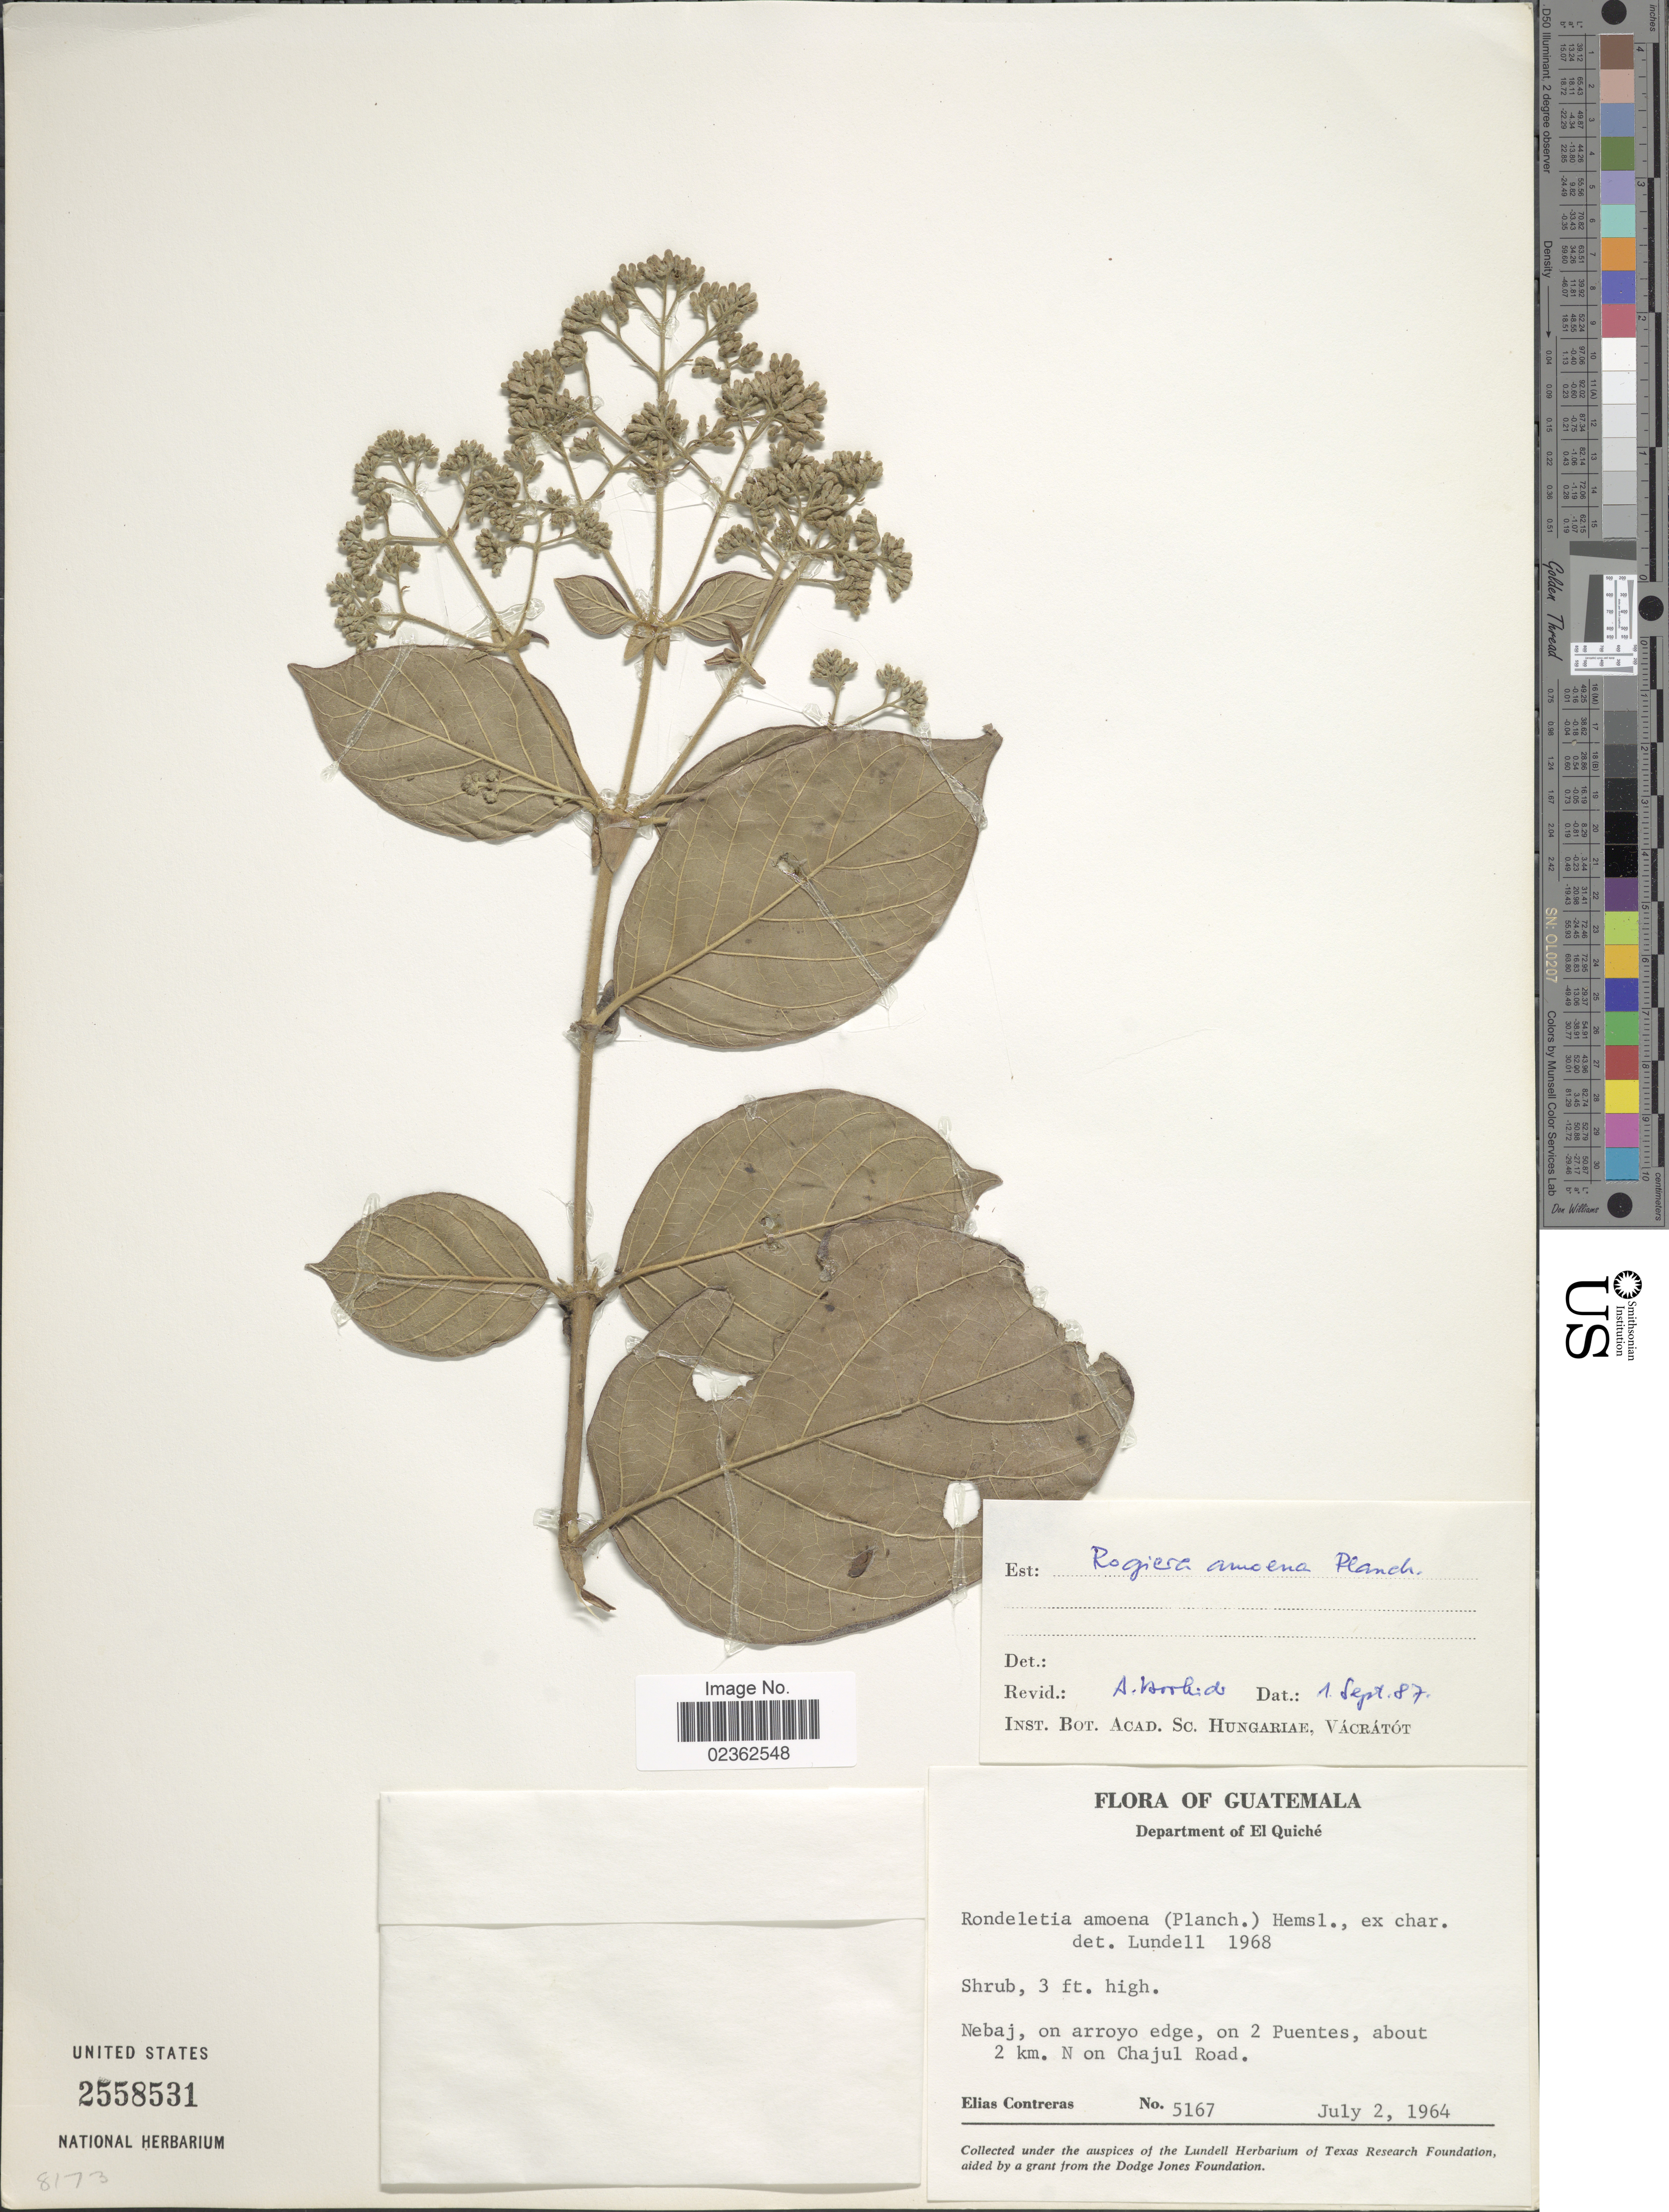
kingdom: Plantae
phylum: Tracheophyta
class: Magnoliopsida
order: Gentianales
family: Rubiaceae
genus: Rogiera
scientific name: Rogiera amoena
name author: Planch.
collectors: E. Contreras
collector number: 5167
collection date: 1964-07-02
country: Guatemala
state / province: El Quiché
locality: Nebaj, on arroyo edge, on 2 Puentes, about 2 km. N on Chajul Road.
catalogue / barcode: US 2558531